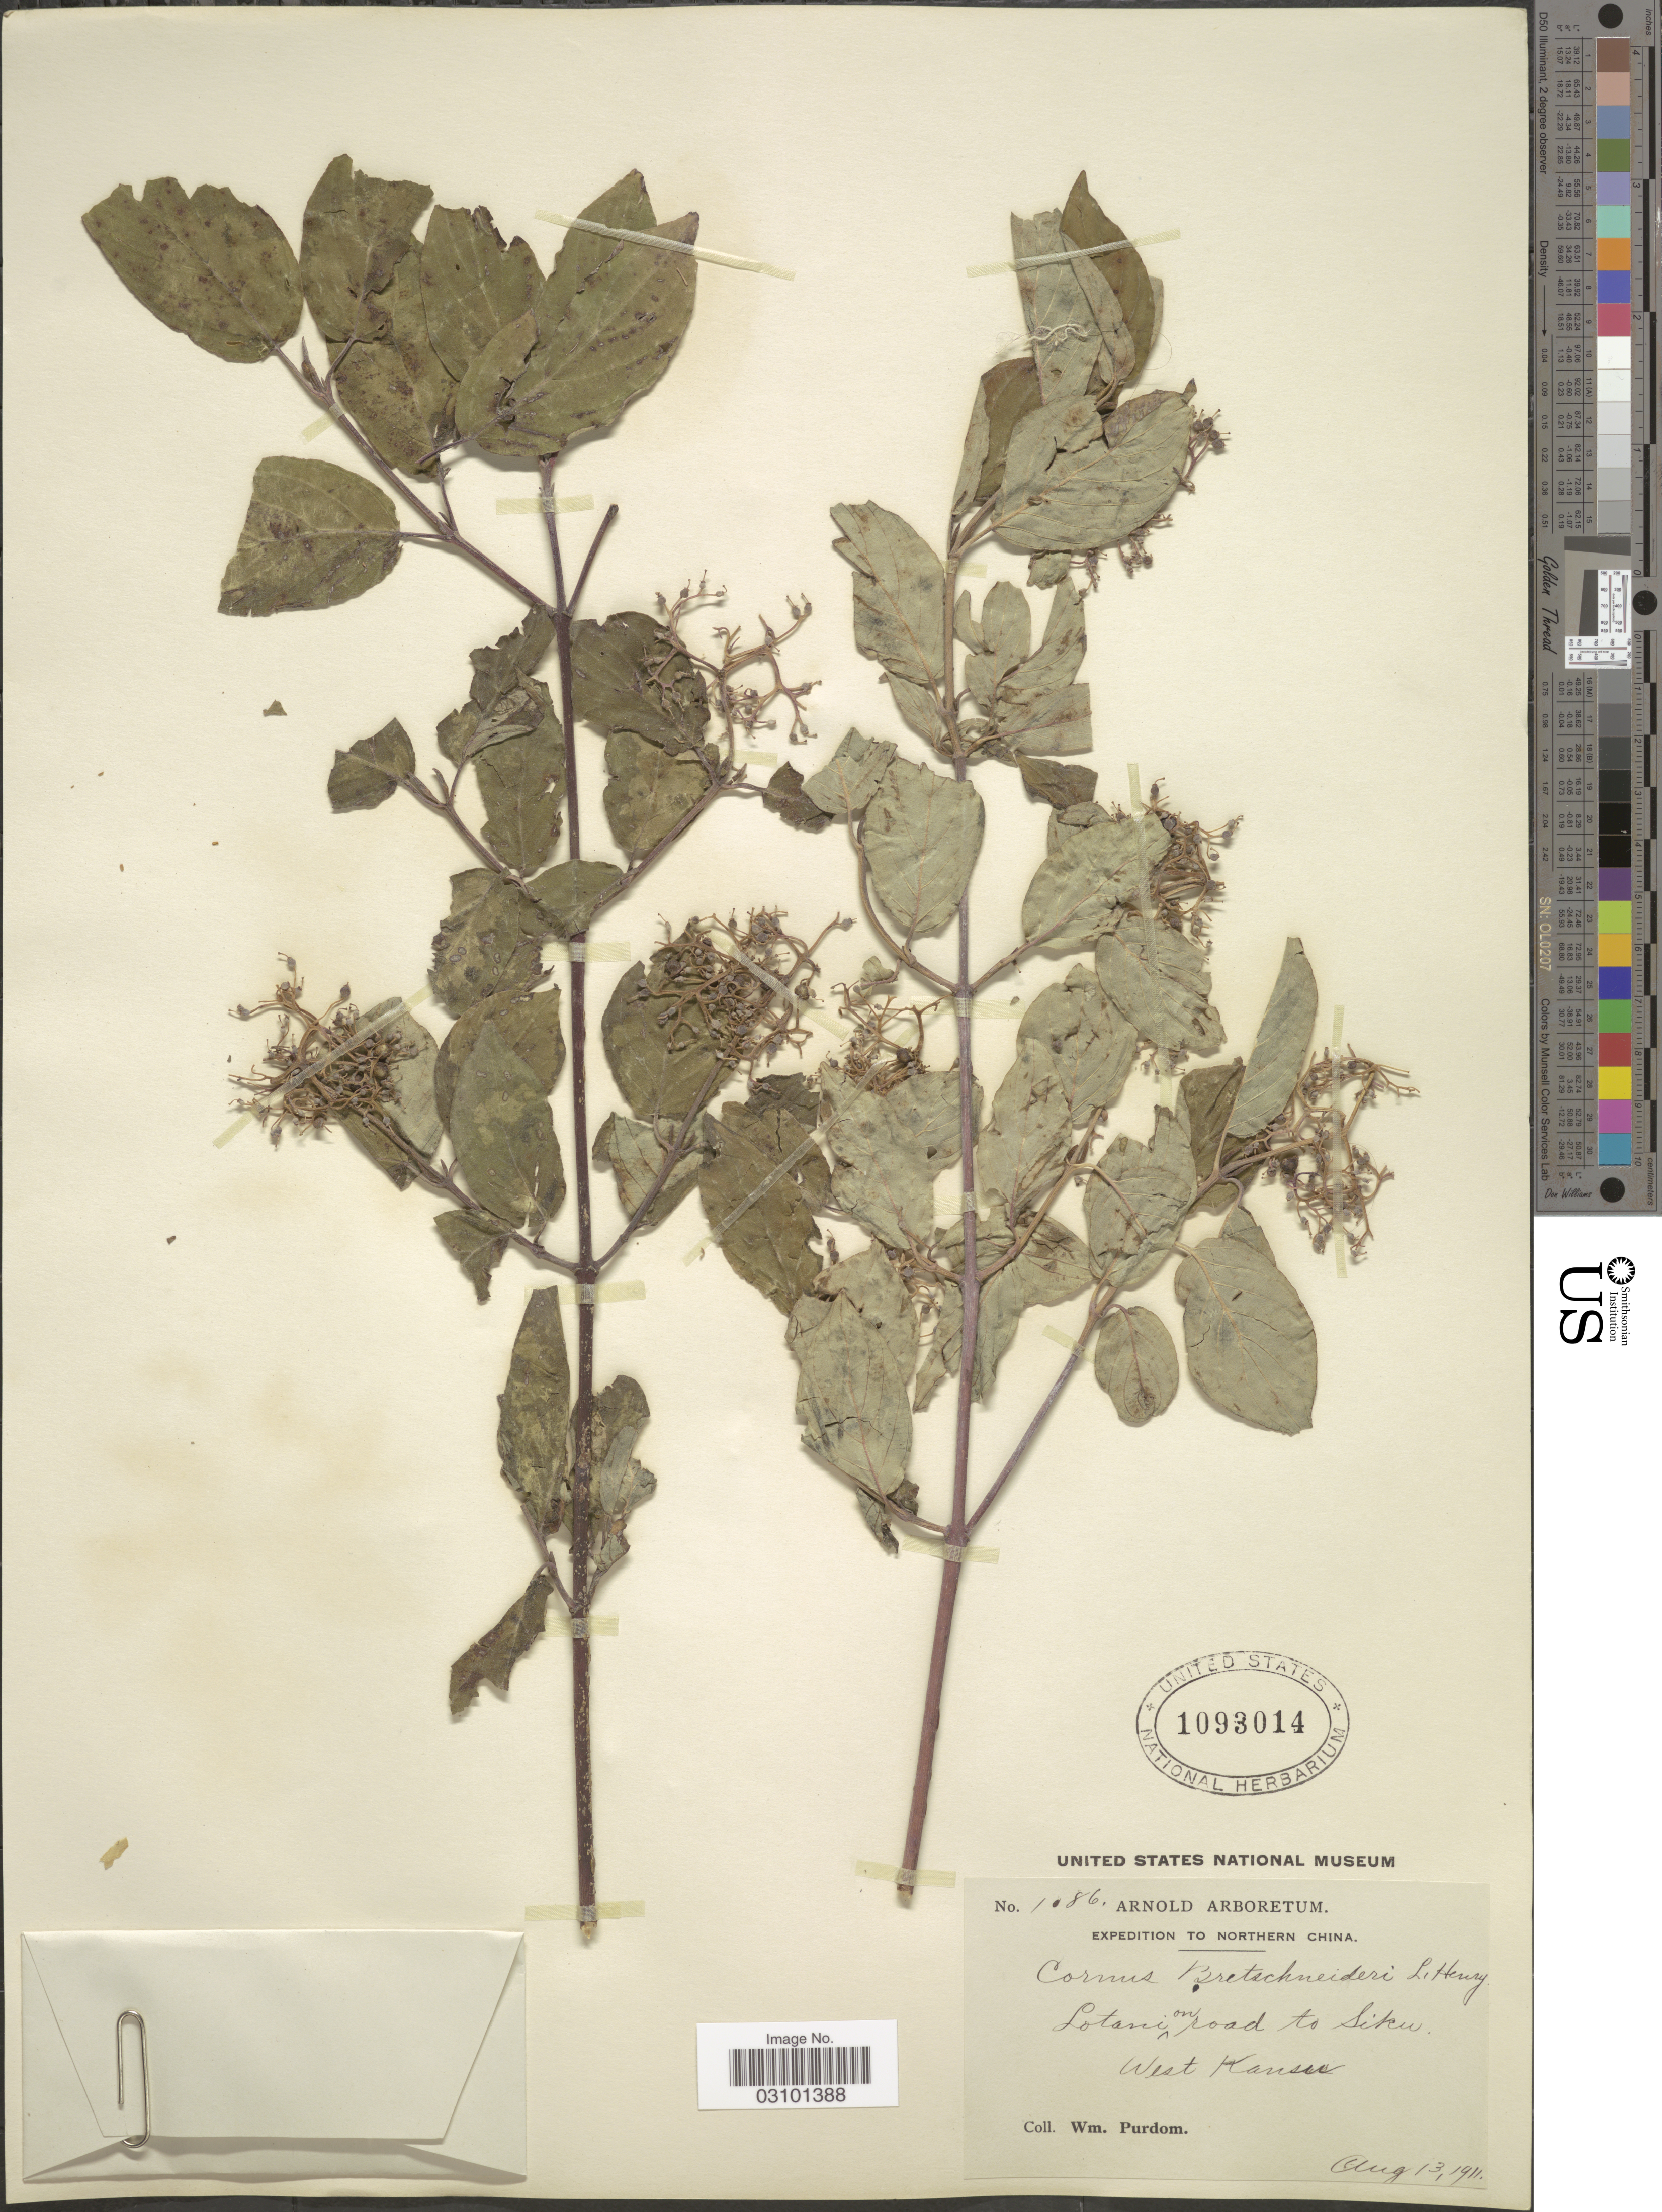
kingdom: Plantae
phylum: Tracheophyta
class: Magnoliopsida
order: Cornales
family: Cornaceae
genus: Cornus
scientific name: Cornus bretschneideri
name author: L.Henry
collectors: W. Purdom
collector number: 1086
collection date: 1911-08-13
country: China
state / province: Gansu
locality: Northern China. Lotanic on road to Siku. West Kansu.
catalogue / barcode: US 1093014